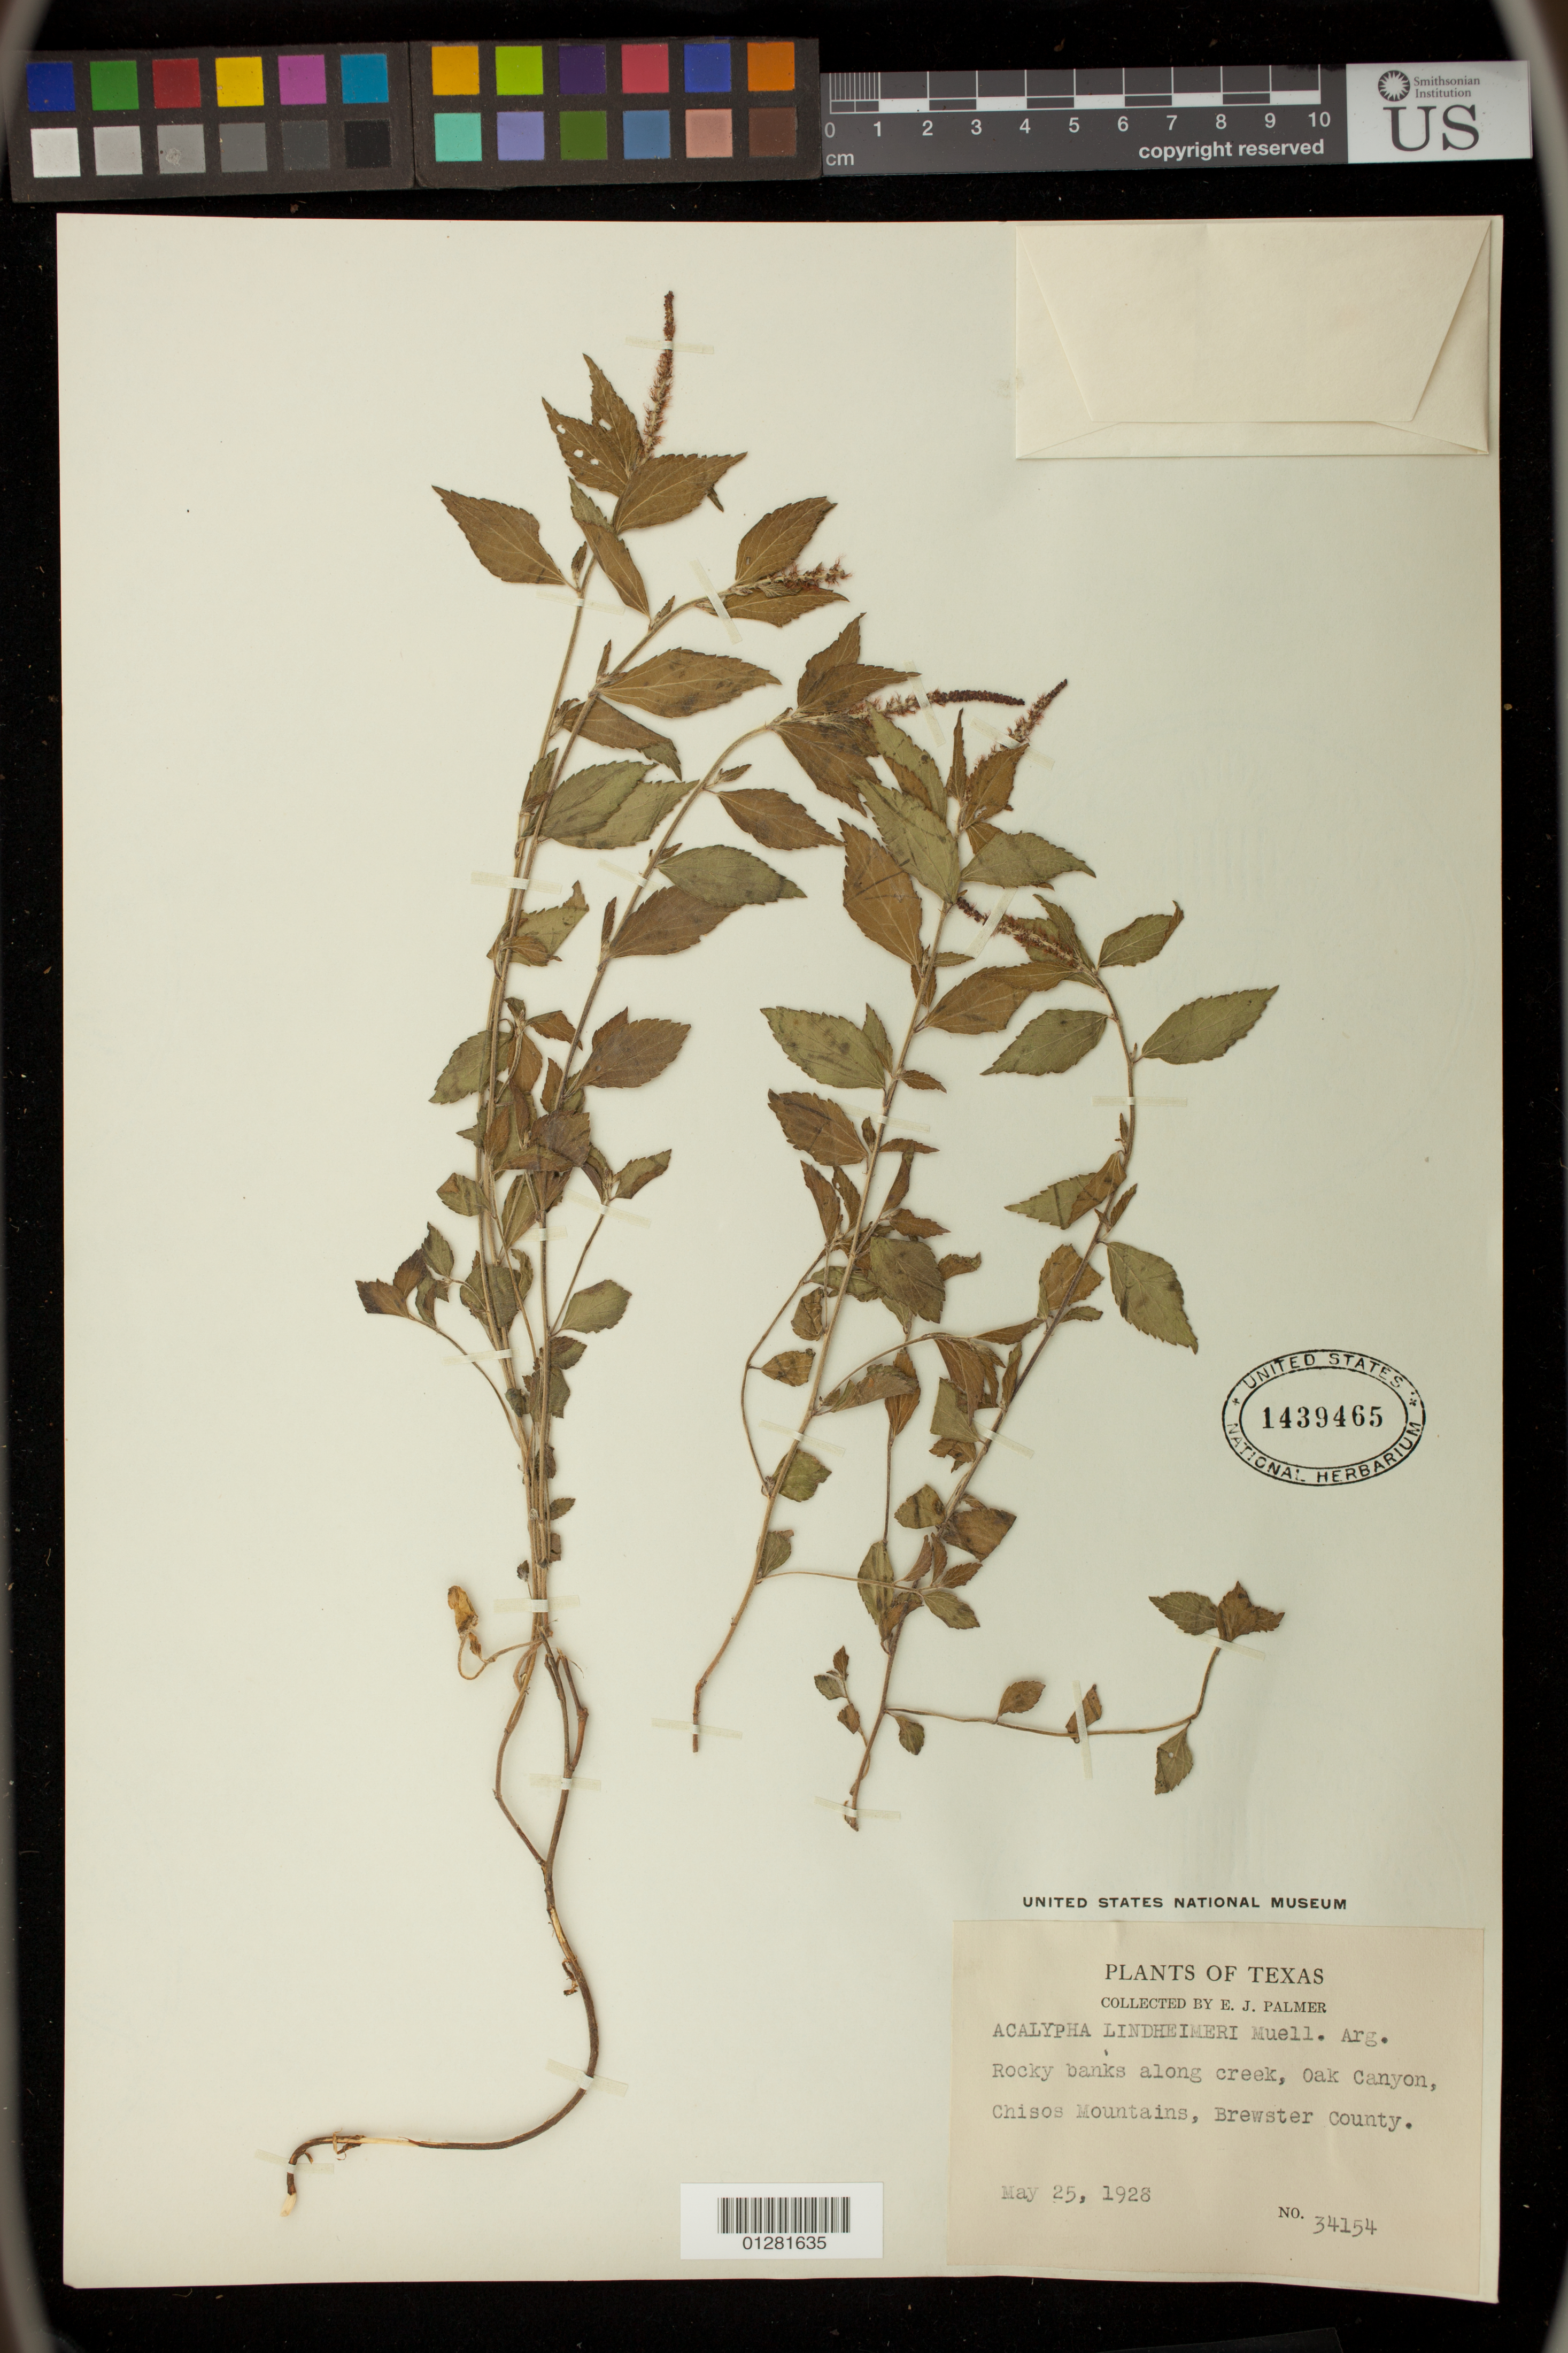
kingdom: Plantae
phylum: Tracheophyta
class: Magnoliopsida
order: Malpighiales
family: Euphorbiaceae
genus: Acalypha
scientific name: Acalypha lindheimeri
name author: Müll. Arg.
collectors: E. J. Palmer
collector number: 34154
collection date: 1928-05-25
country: United States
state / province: Texas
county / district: Brewster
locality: along creek, Oak Canyon, Chisos Mountains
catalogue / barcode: US 1439465